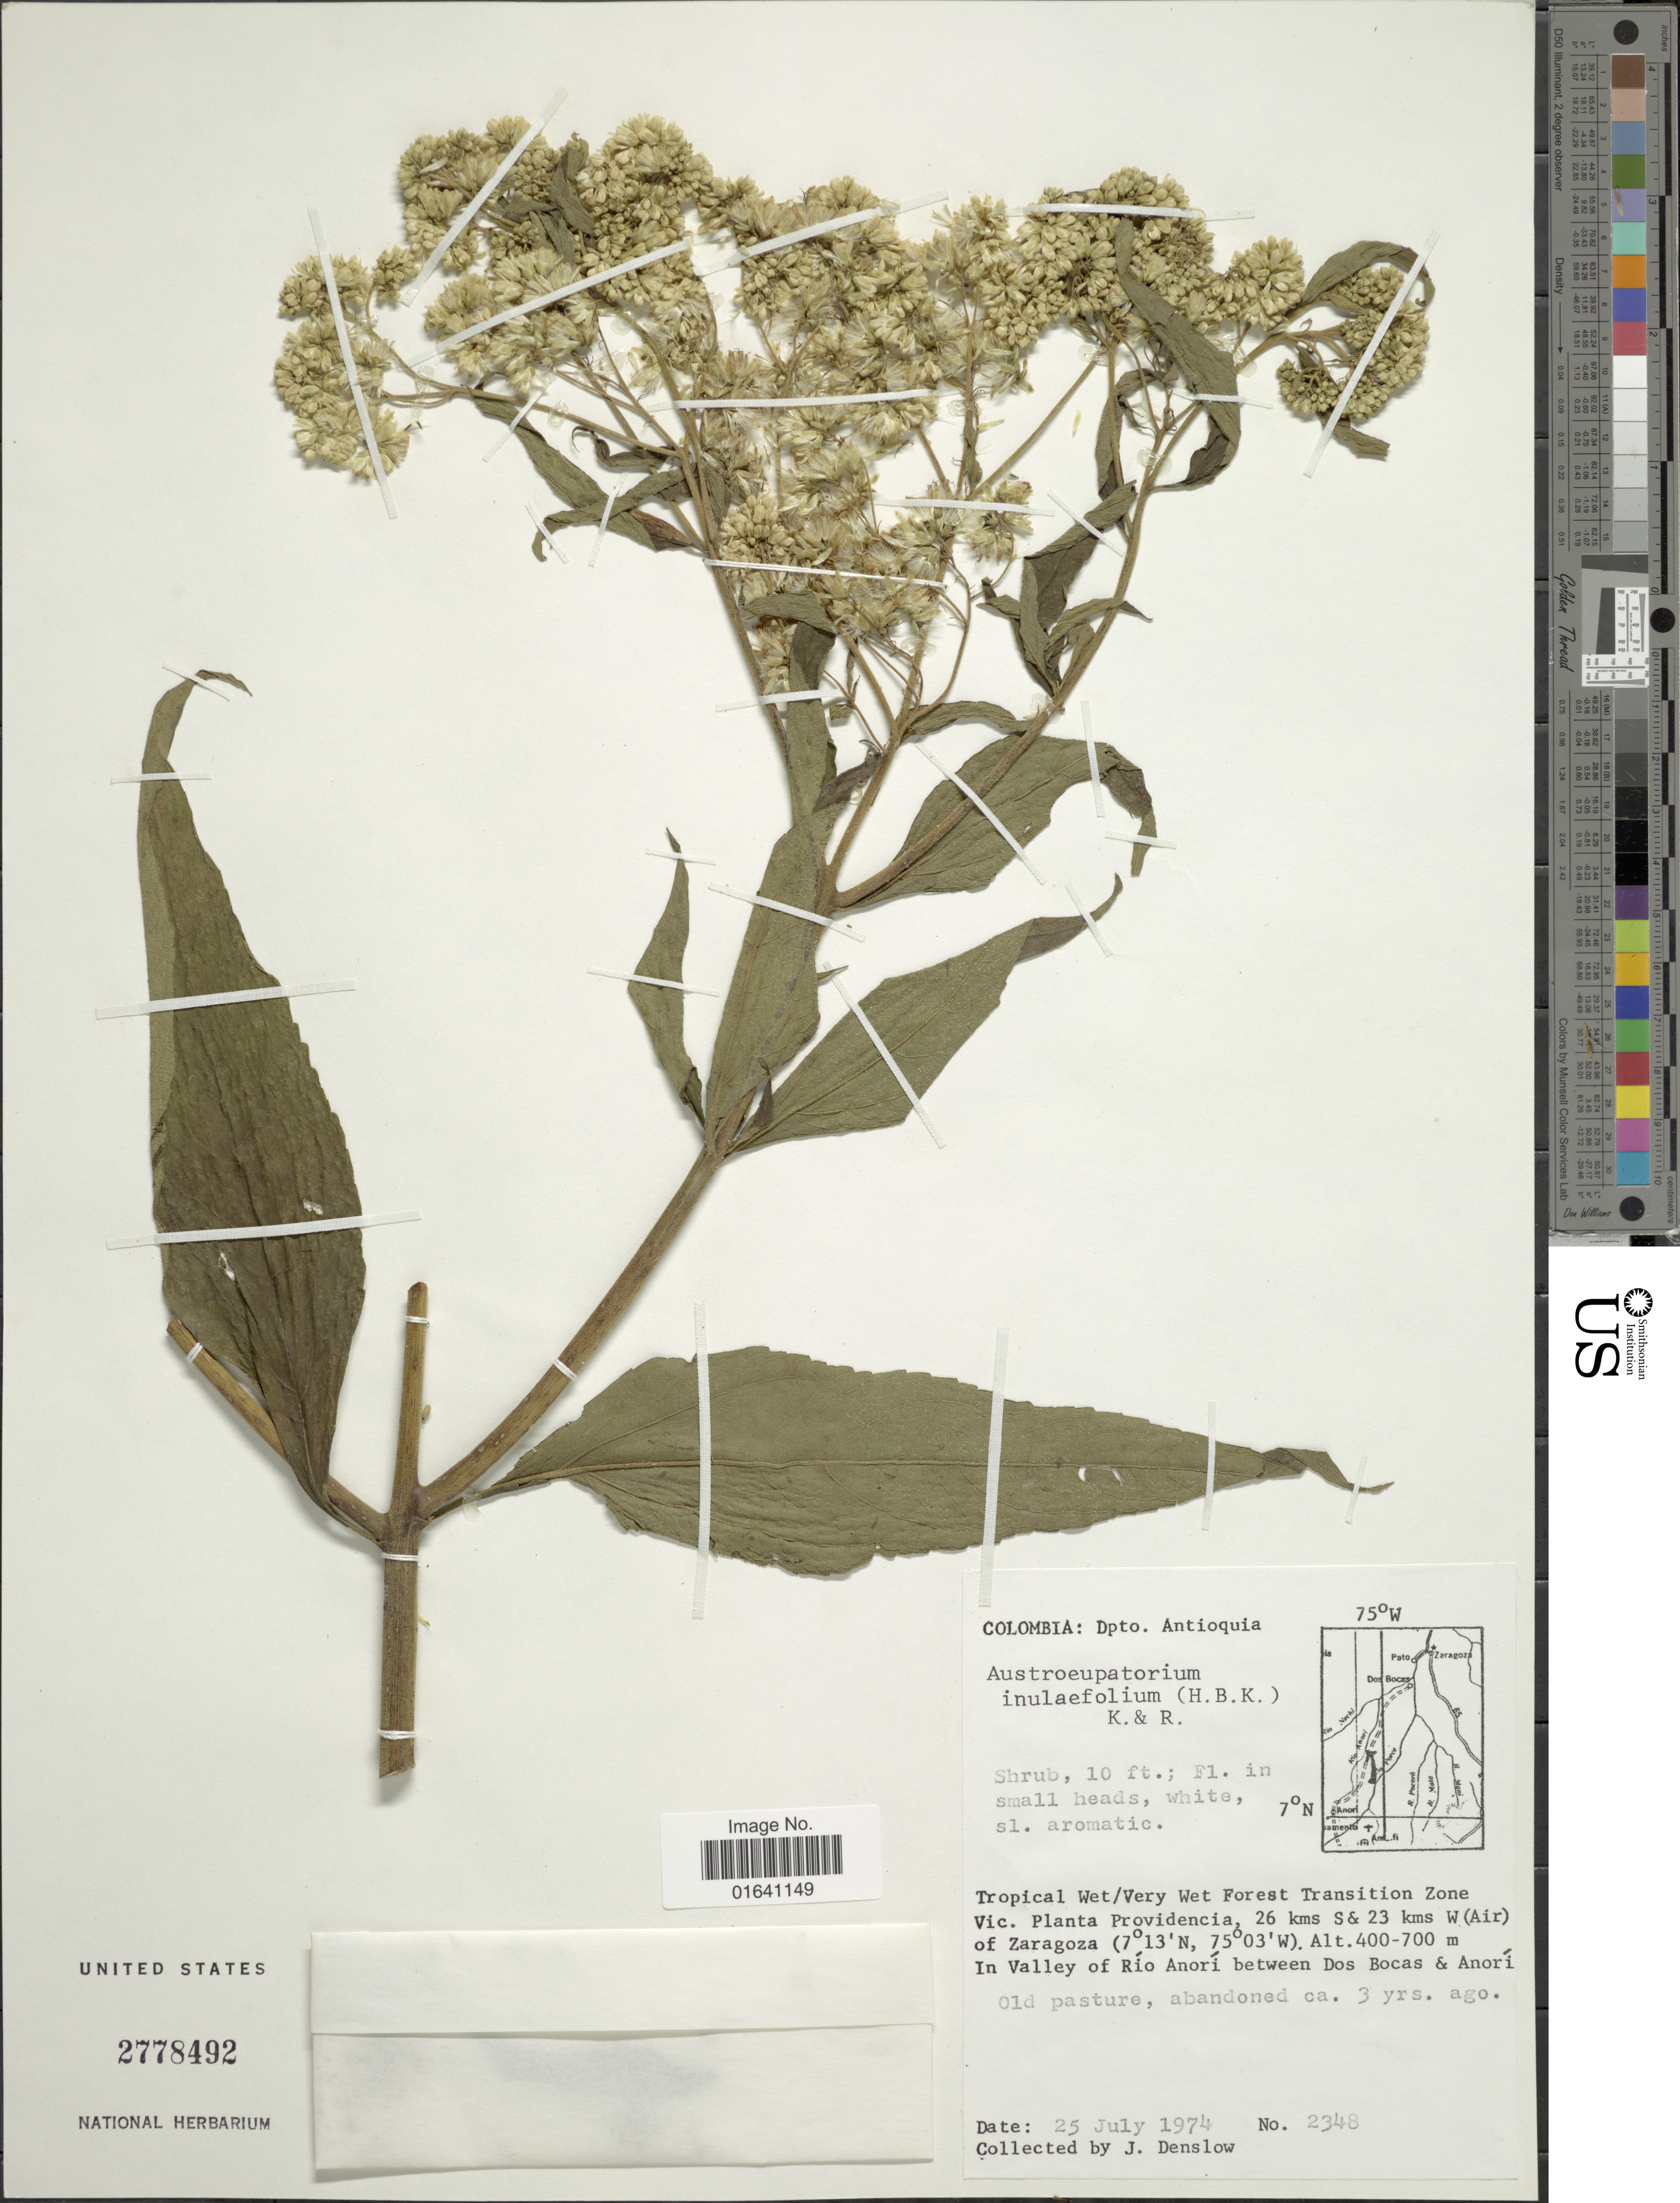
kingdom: Plantae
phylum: Tracheophyta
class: Magnoliopsida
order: Asterales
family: Asteraceae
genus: Austroeupatorium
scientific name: Austroeupatorium inulaefolium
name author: (Kunth) R.M. King & H. Rob.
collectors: J. Denslow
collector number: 2348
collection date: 1974-07-25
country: Colombia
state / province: Antioquia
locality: Tropical Wet/Very Wet Forest Transition Zone Vi. Planta Provindencia, 26 kms S & 23 kms W (Air) of Zaragoza. In Valley of Río Anorí between Dos Bocas & Anorí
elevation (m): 400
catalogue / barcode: US 2778492